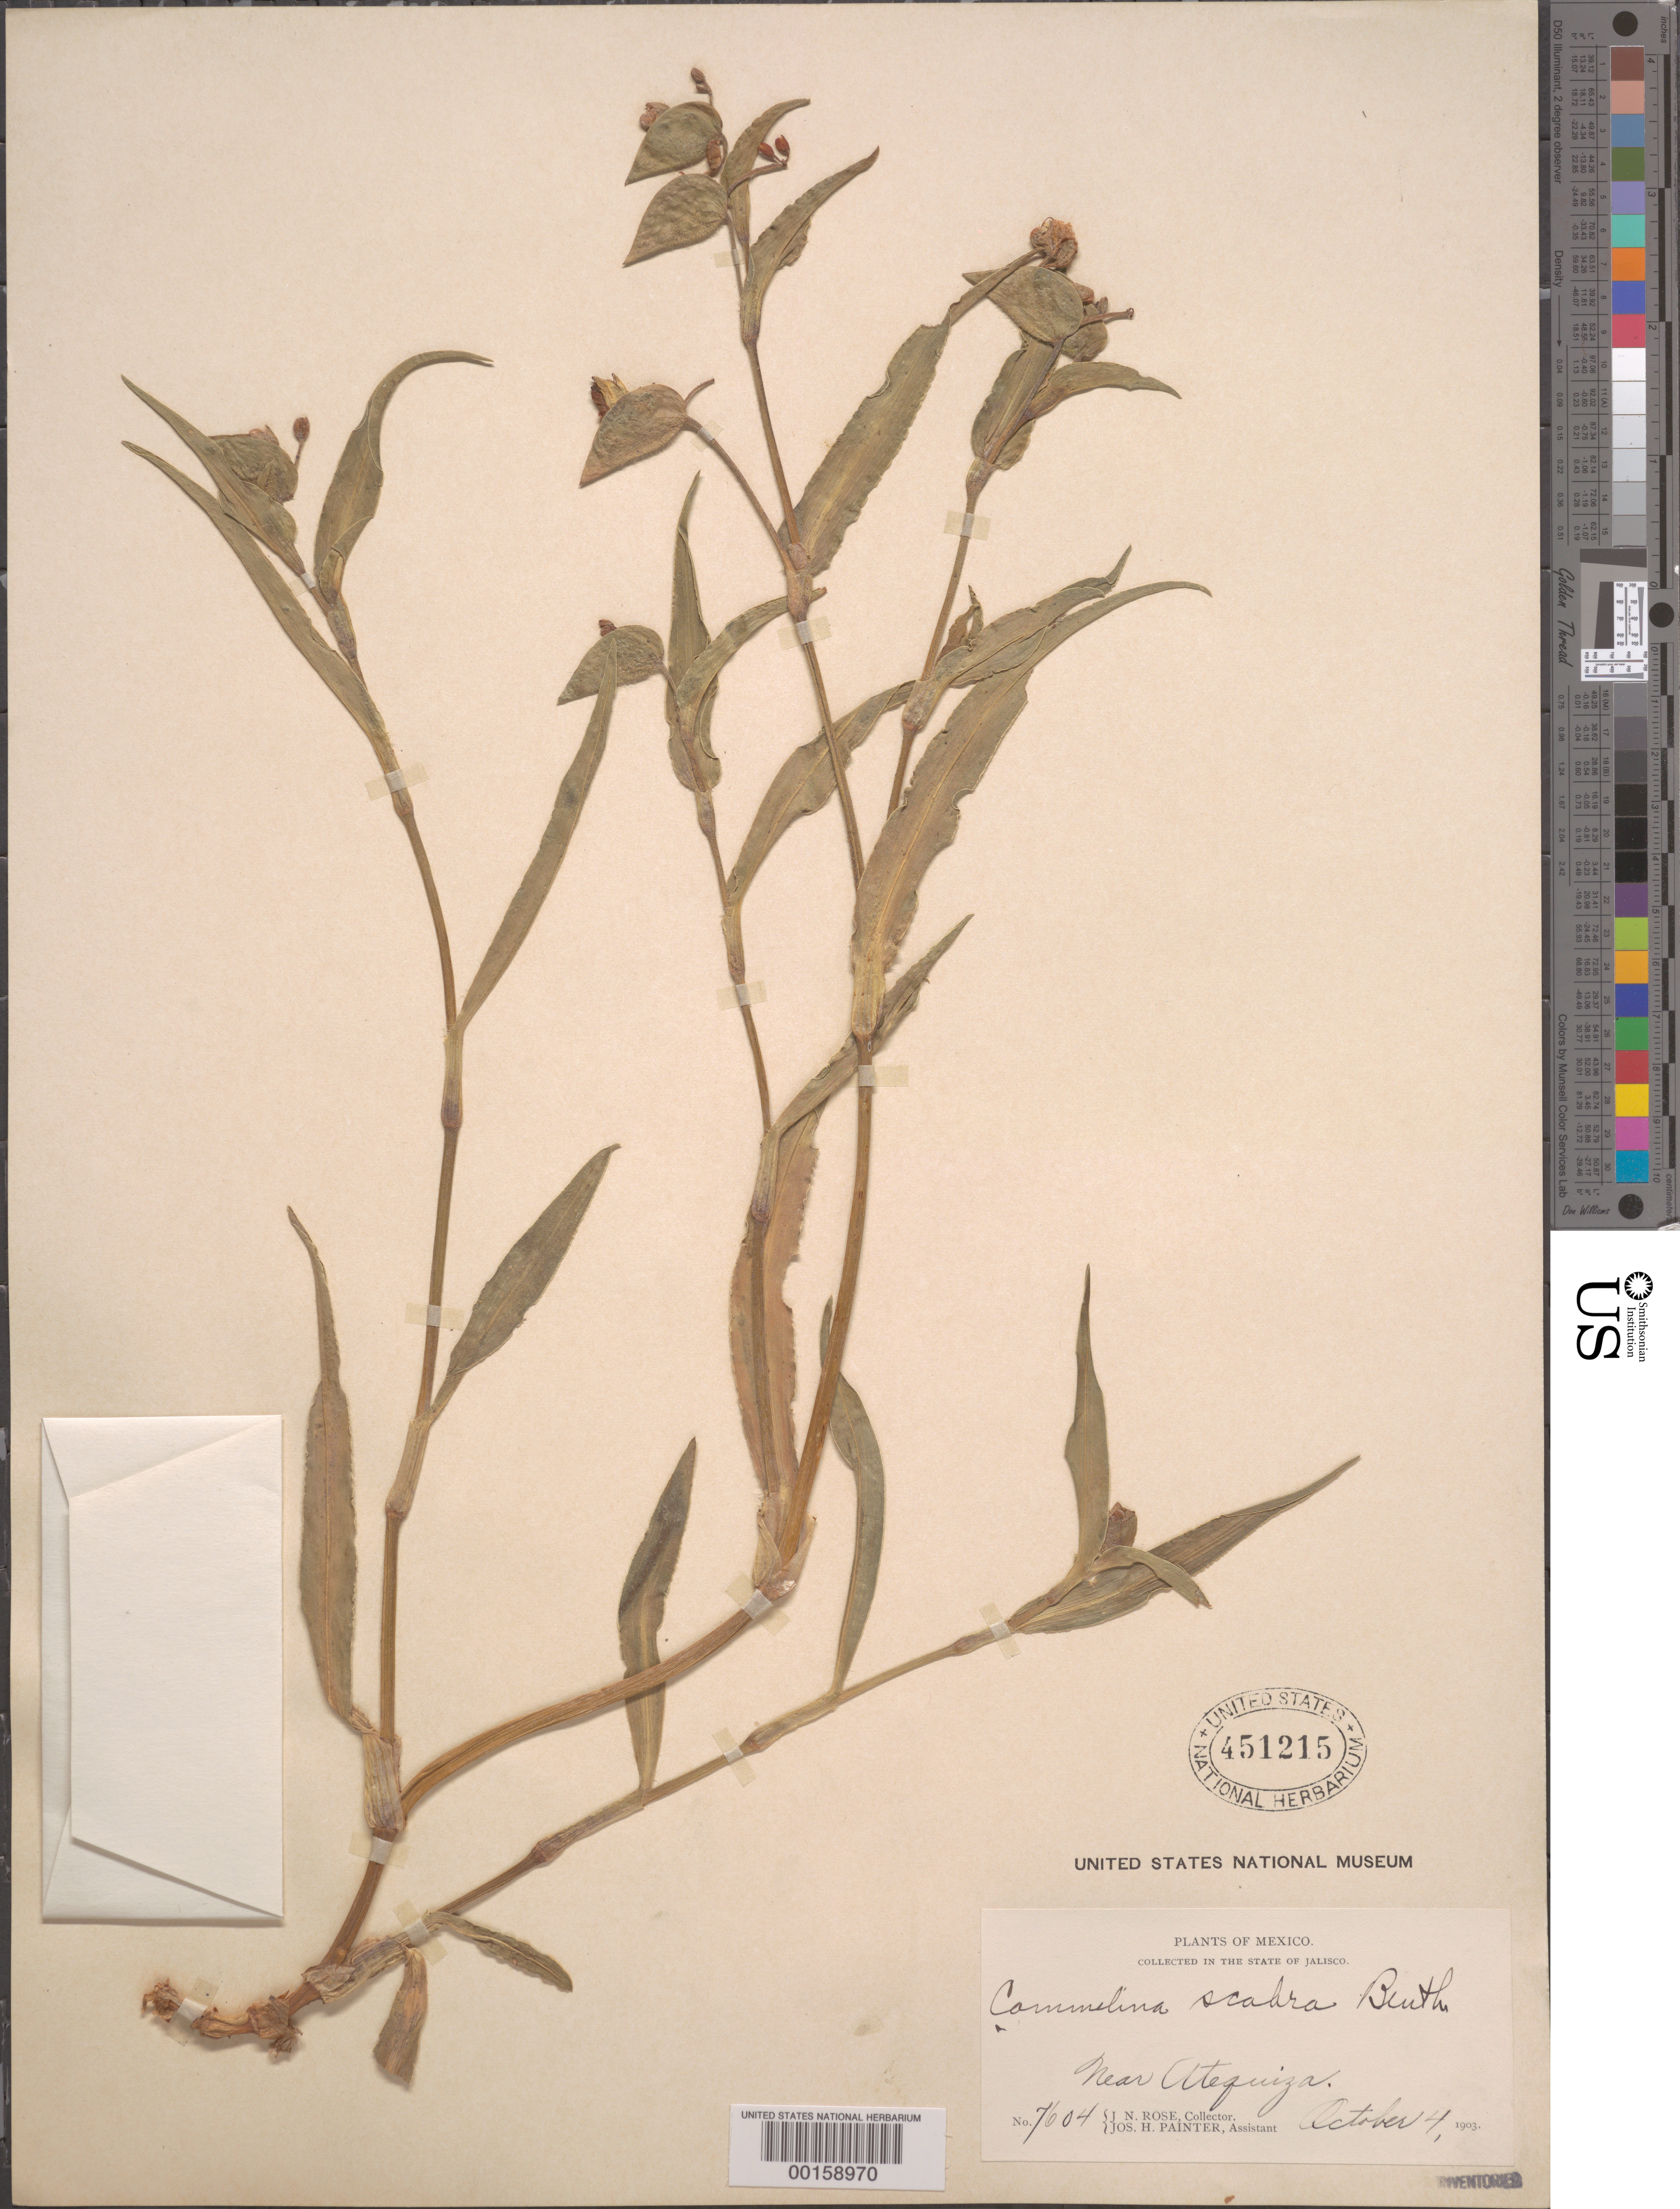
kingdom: Plantae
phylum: Tracheophyta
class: Liliopsida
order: Commelinales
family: Commelinaceae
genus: Commelina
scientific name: Commelina scabra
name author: Benth.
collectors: J. N. Rose & J. H. Painter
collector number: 7604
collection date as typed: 04 Oct 1903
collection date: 1903-10-04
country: Mexico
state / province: Jalisco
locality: Atequiza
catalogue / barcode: US 451215